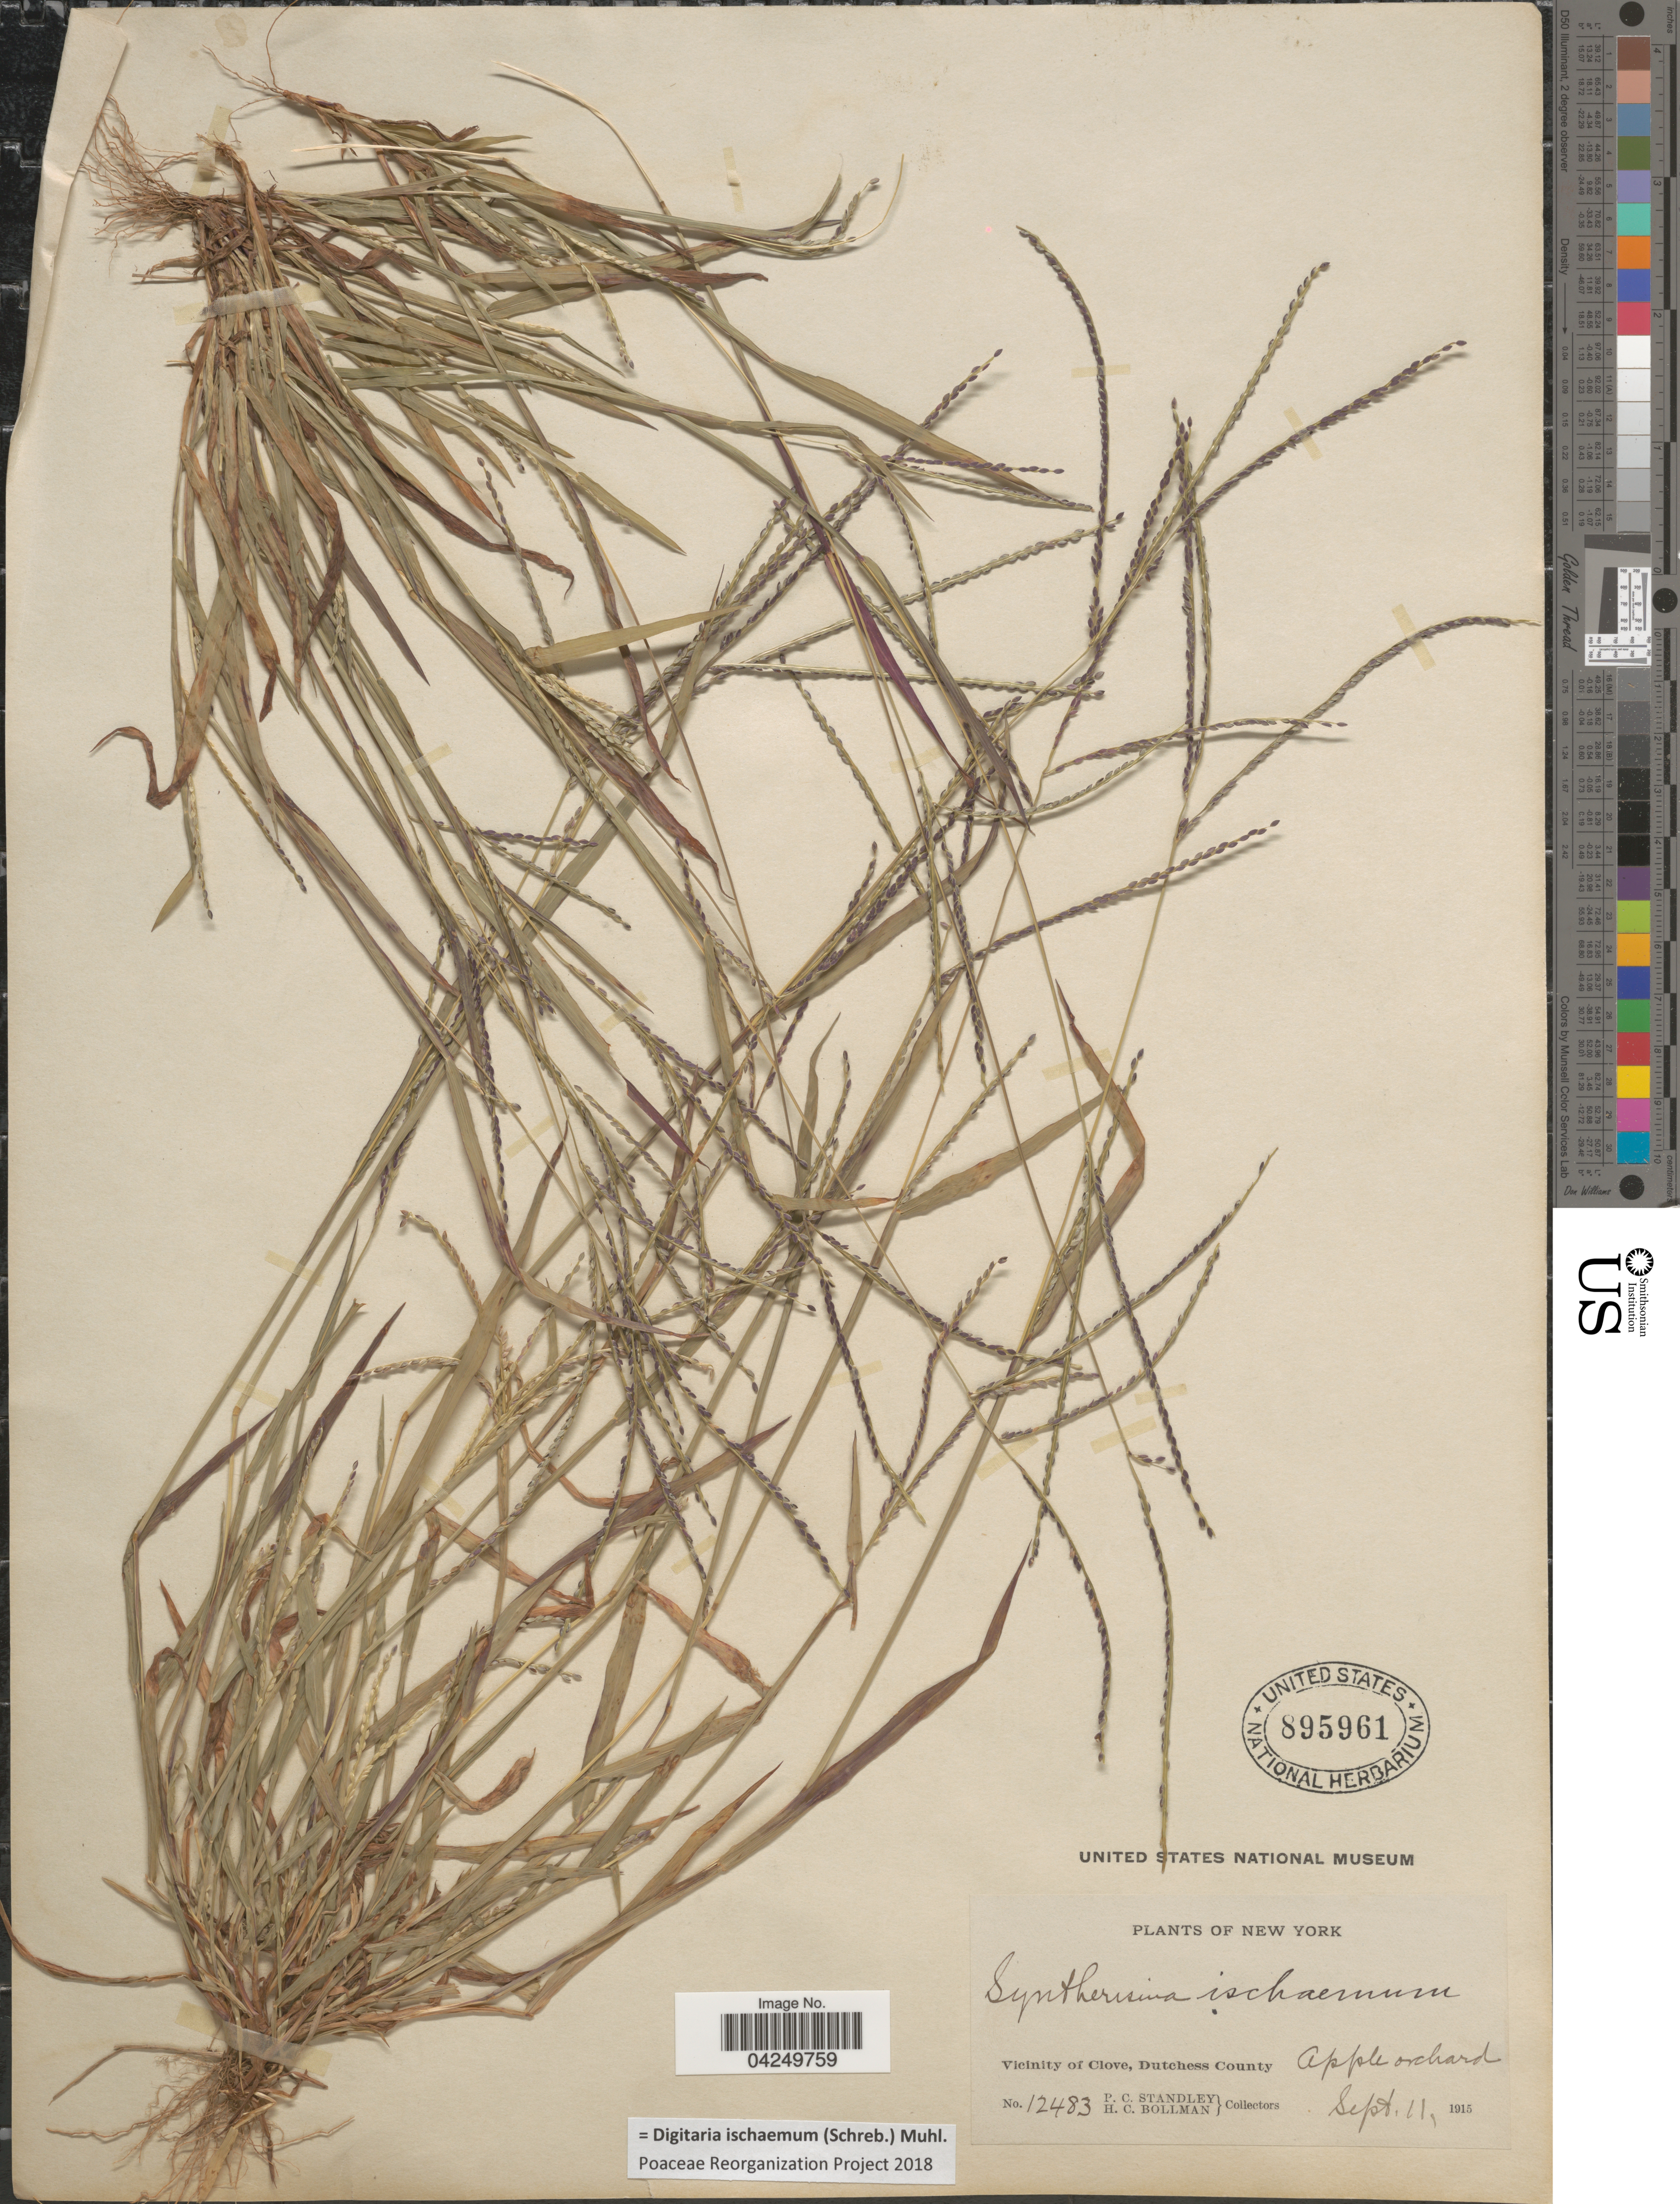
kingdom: Plantae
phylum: Tracheophyta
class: Liliopsida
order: Poales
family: Poaceae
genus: Digitaria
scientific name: Digitaria ischaemum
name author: (Schreber) Schreber ex Muhl.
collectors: P. C. Standley & H. C. Bollman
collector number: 12483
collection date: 1915-09-11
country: United States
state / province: New York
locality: Vicinity of Clove, Dutchess County. Apple orchard.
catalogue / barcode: US 895961